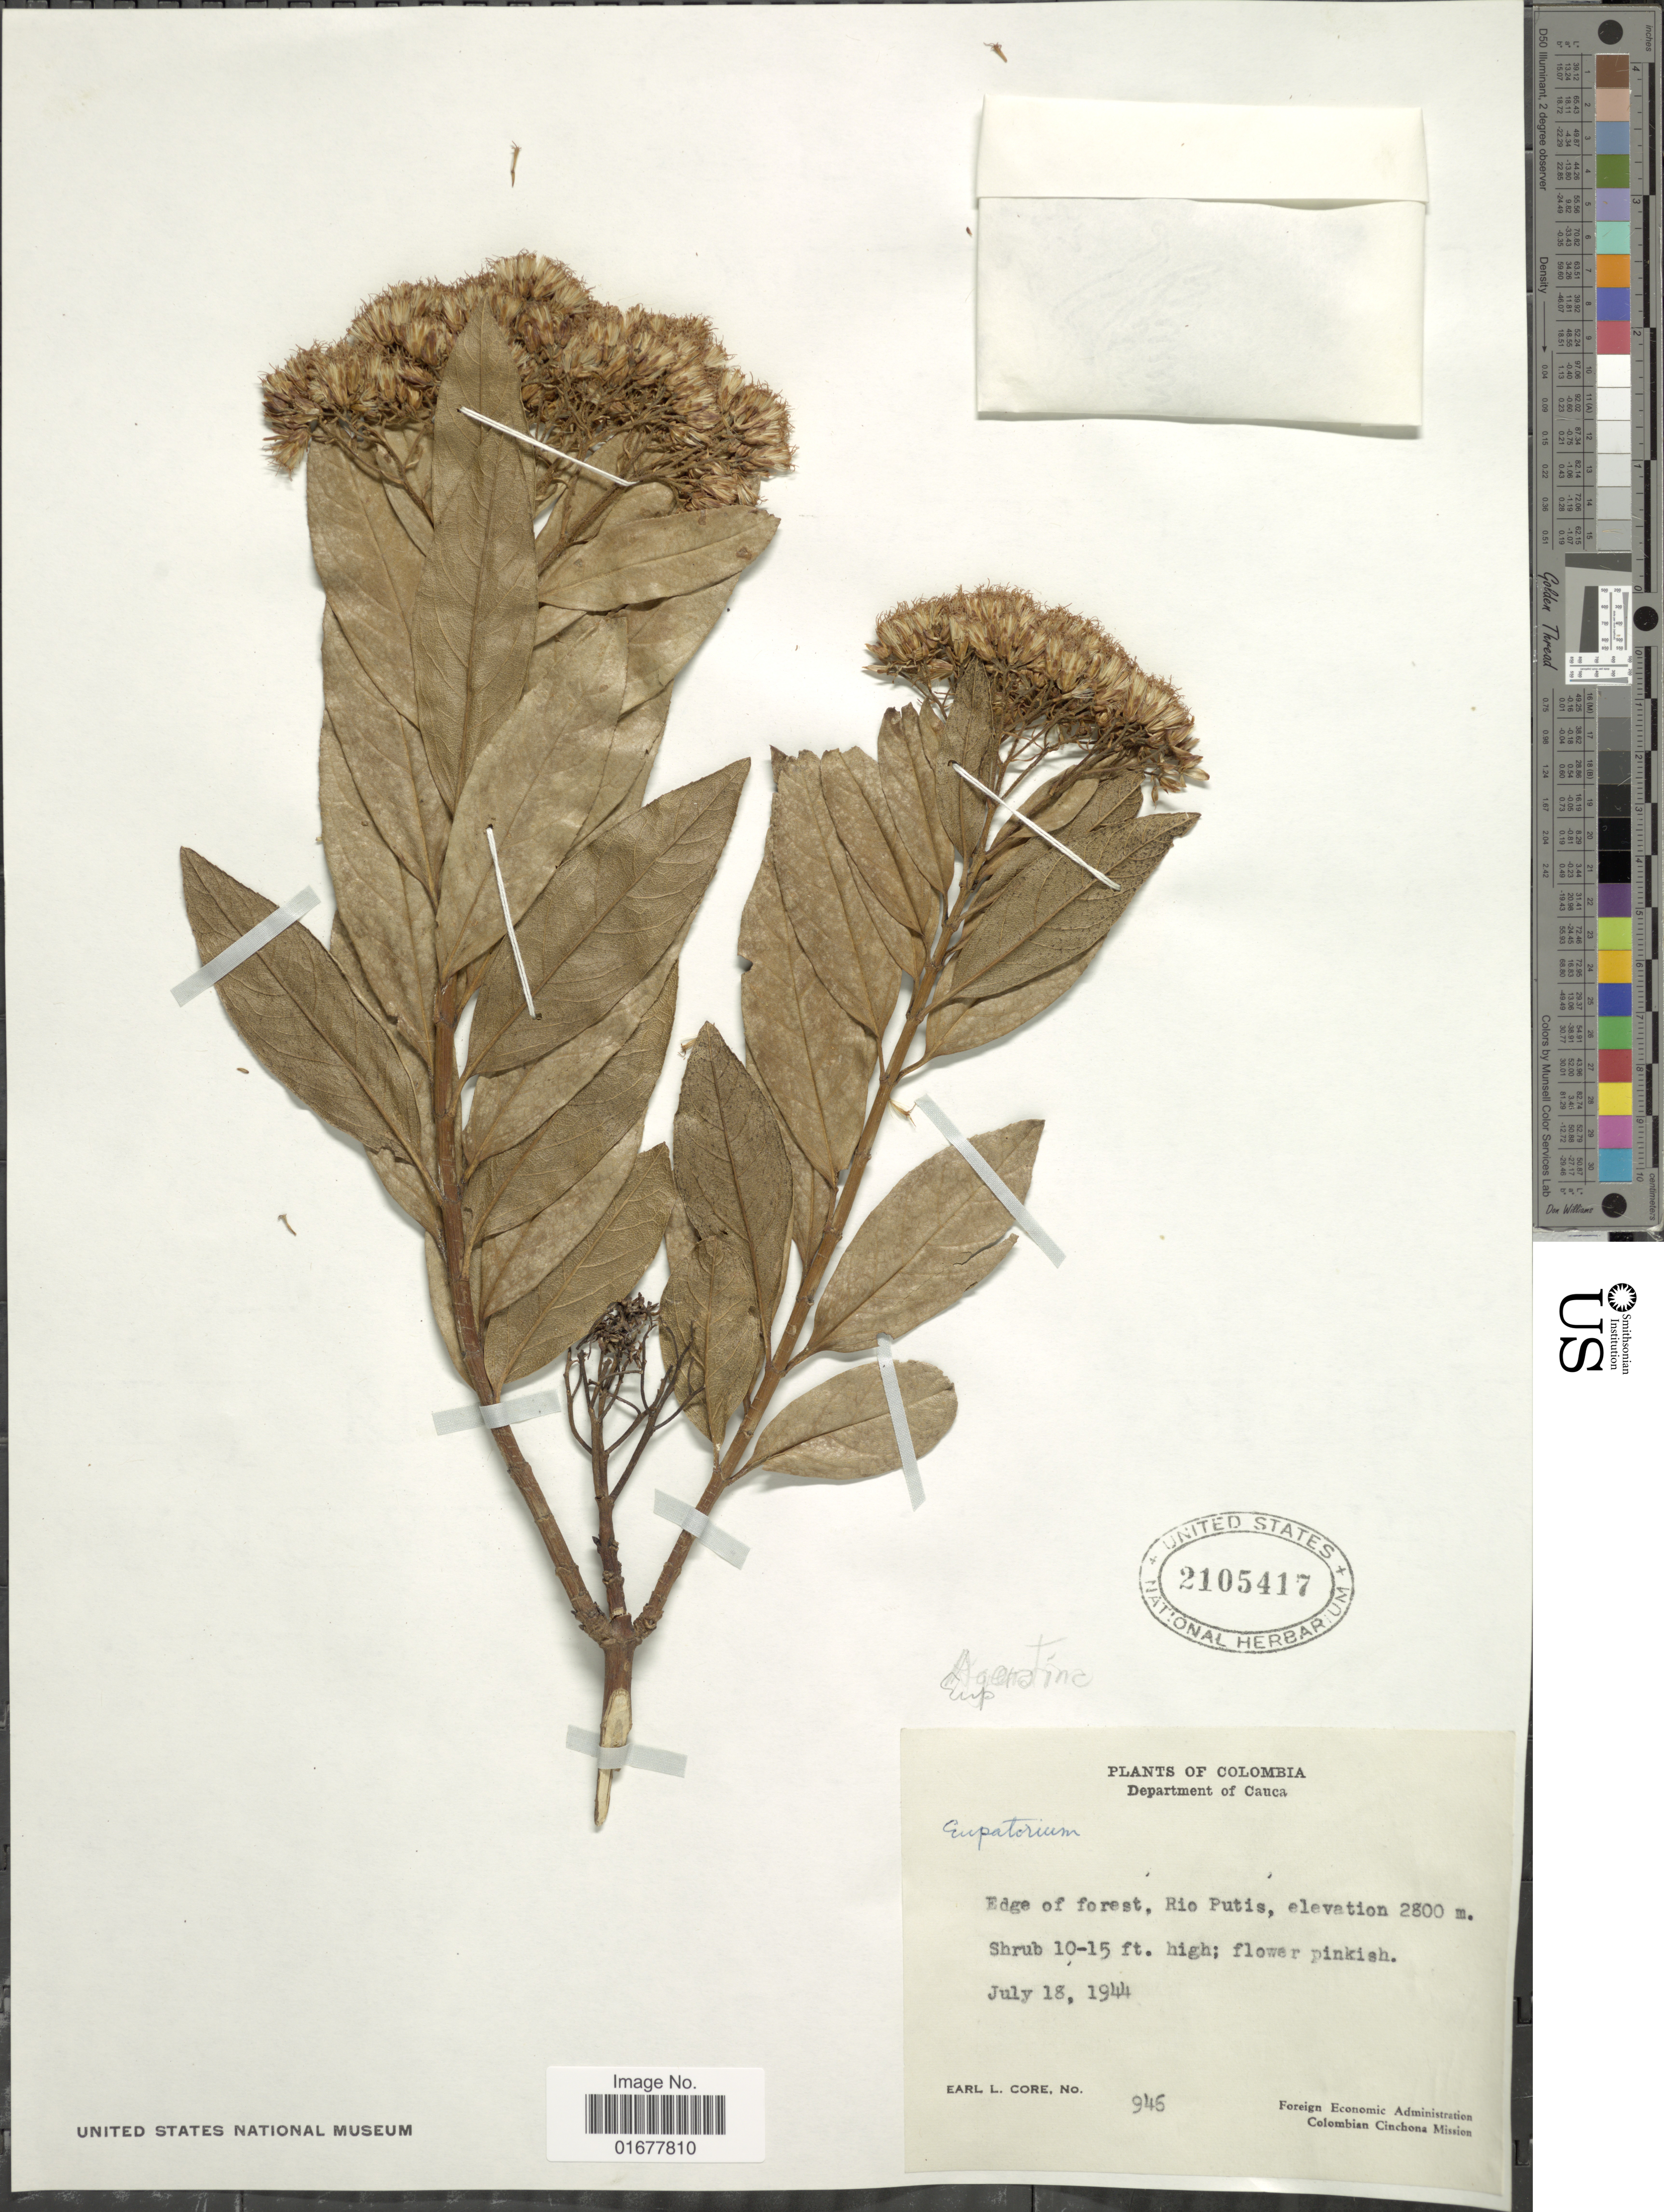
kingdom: Plantae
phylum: Tracheophyta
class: Magnoliopsida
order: Asterales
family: Asteraceae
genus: Ageratina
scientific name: Ageratina sp.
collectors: E. L. Core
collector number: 946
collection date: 1944-07-18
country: Colombia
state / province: Cauca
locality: Edge of forest, Rio Putis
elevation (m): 2800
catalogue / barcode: US 2105417